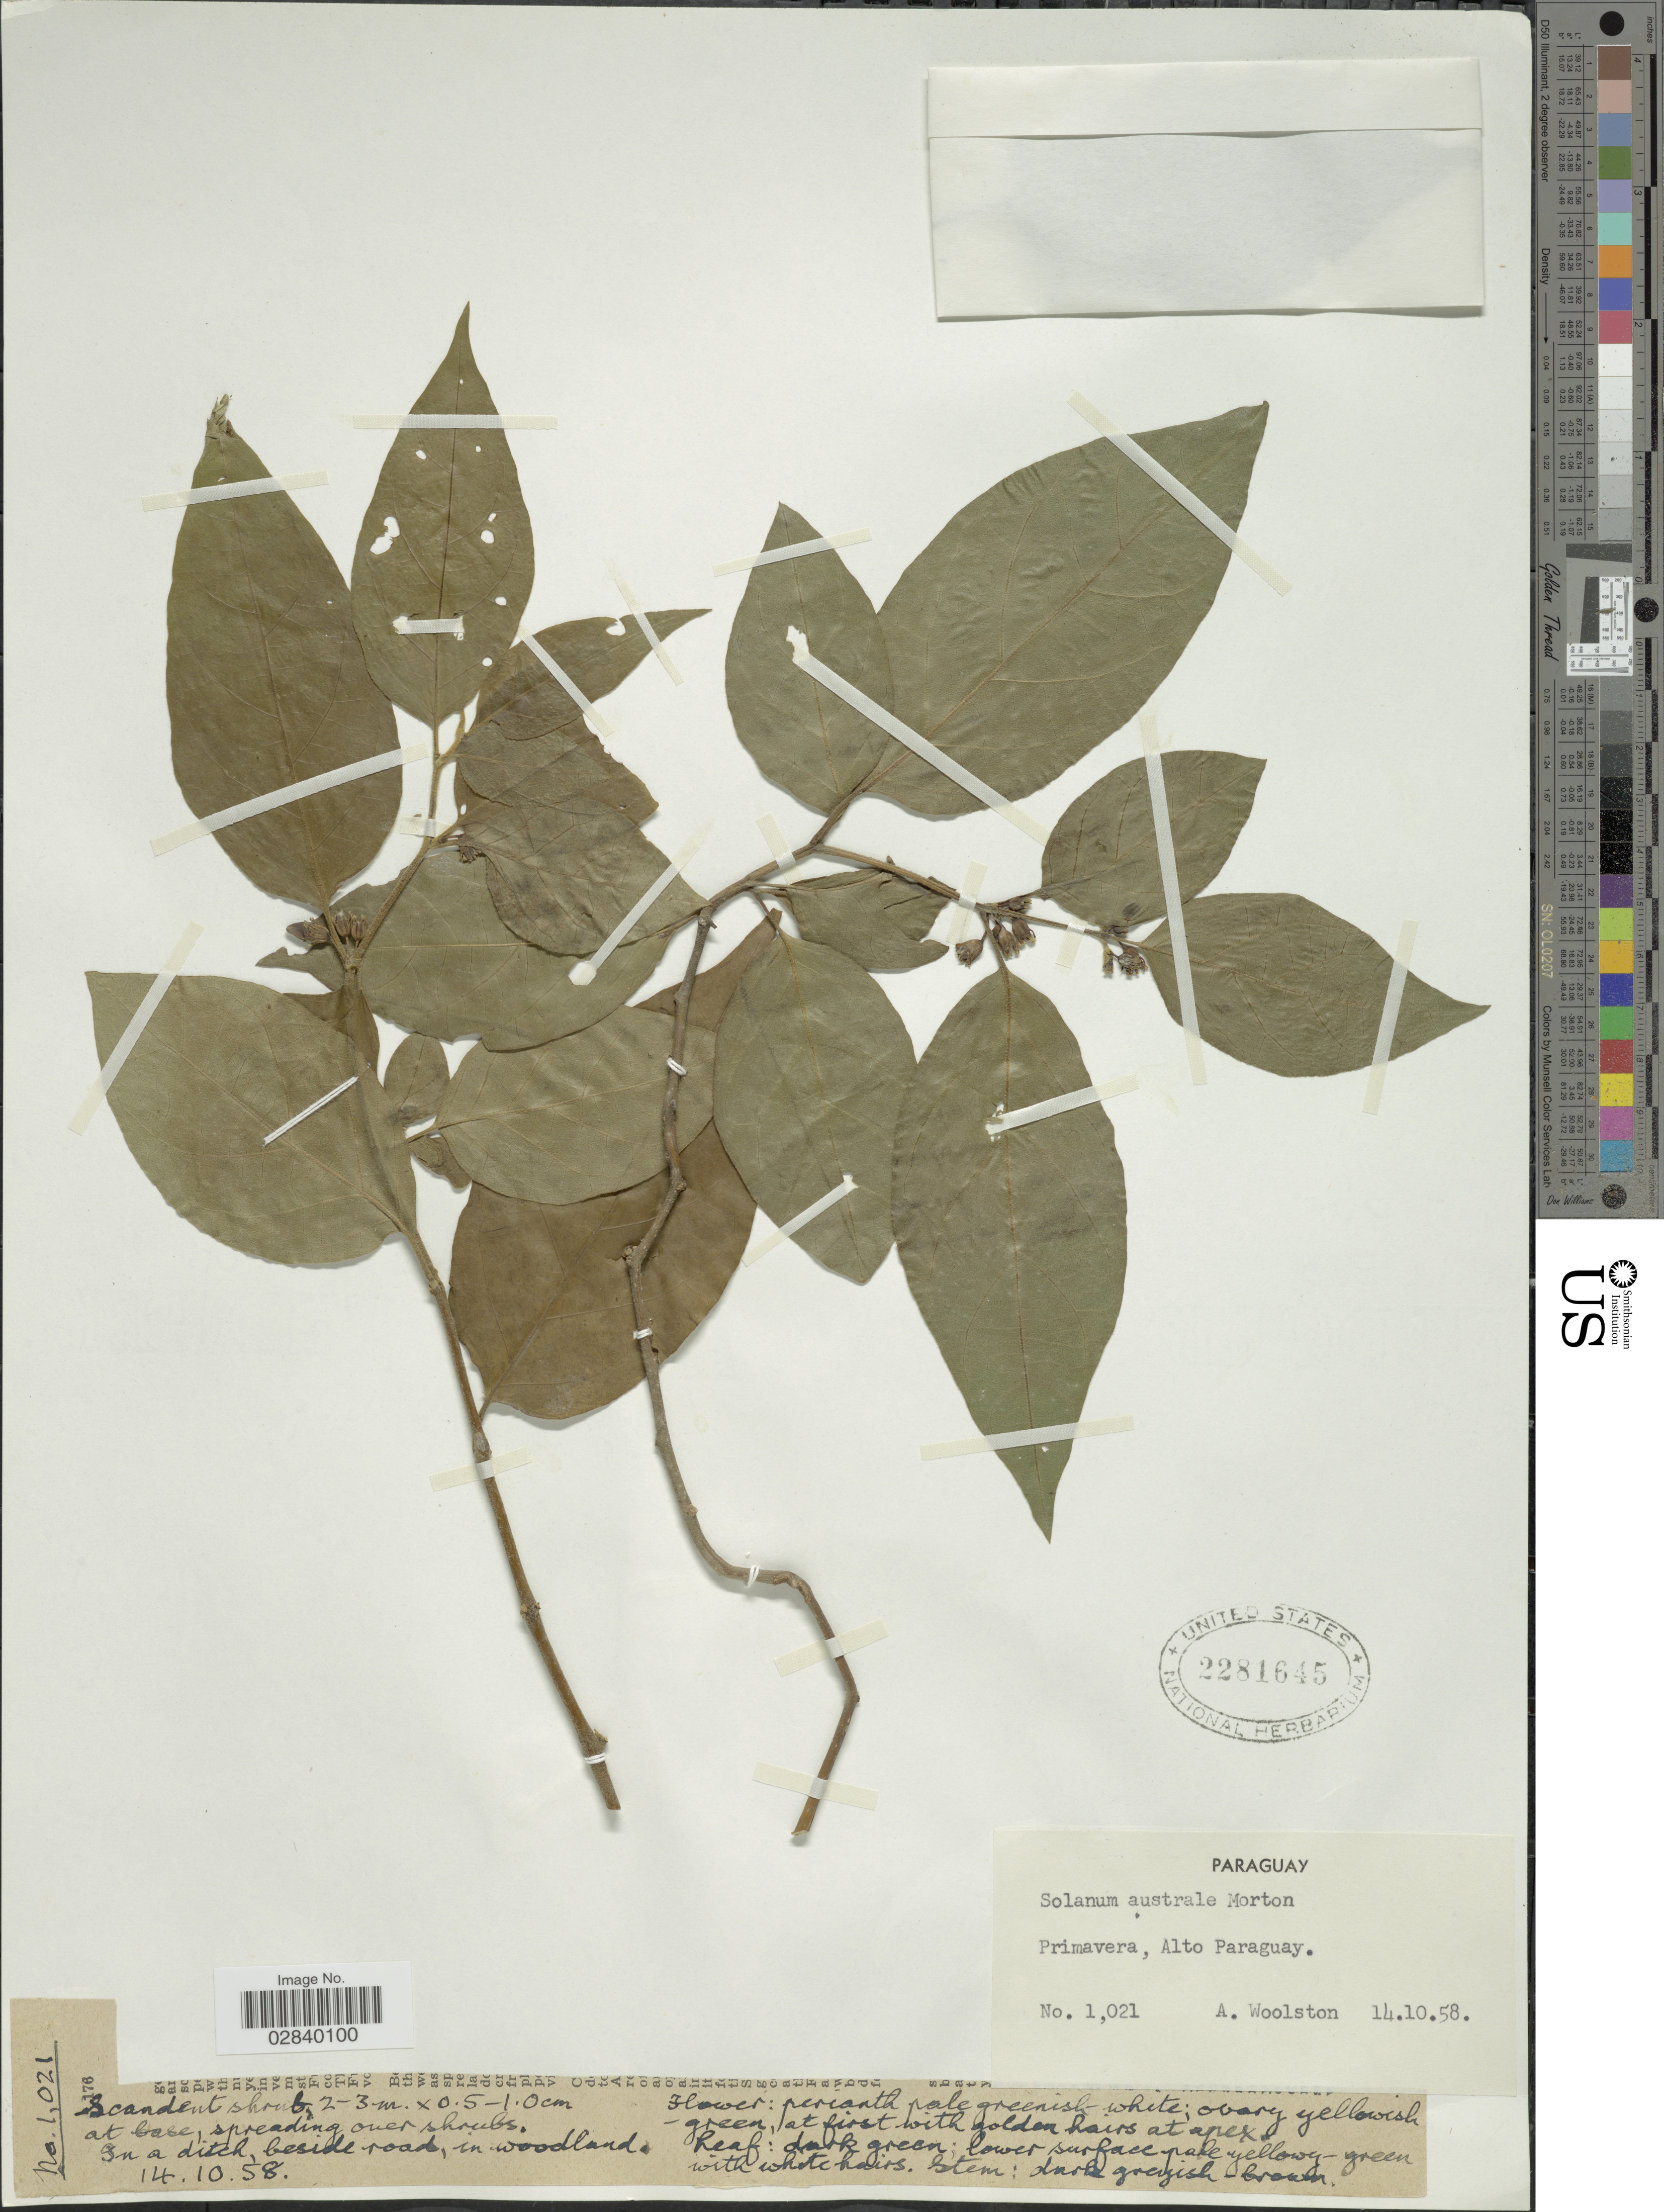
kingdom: Plantae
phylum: Tracheophyta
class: Magnoliopsida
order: Solanales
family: Solanaceae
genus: Lycianthes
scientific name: Lycianthes australe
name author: (C.V. Morton) Hunz. & Barboza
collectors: A. Woolston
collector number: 1021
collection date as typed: Transcribed d/m/y: 14/10/58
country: Paraguay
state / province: Alto Paraguay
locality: Primavera.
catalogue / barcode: US 2281645